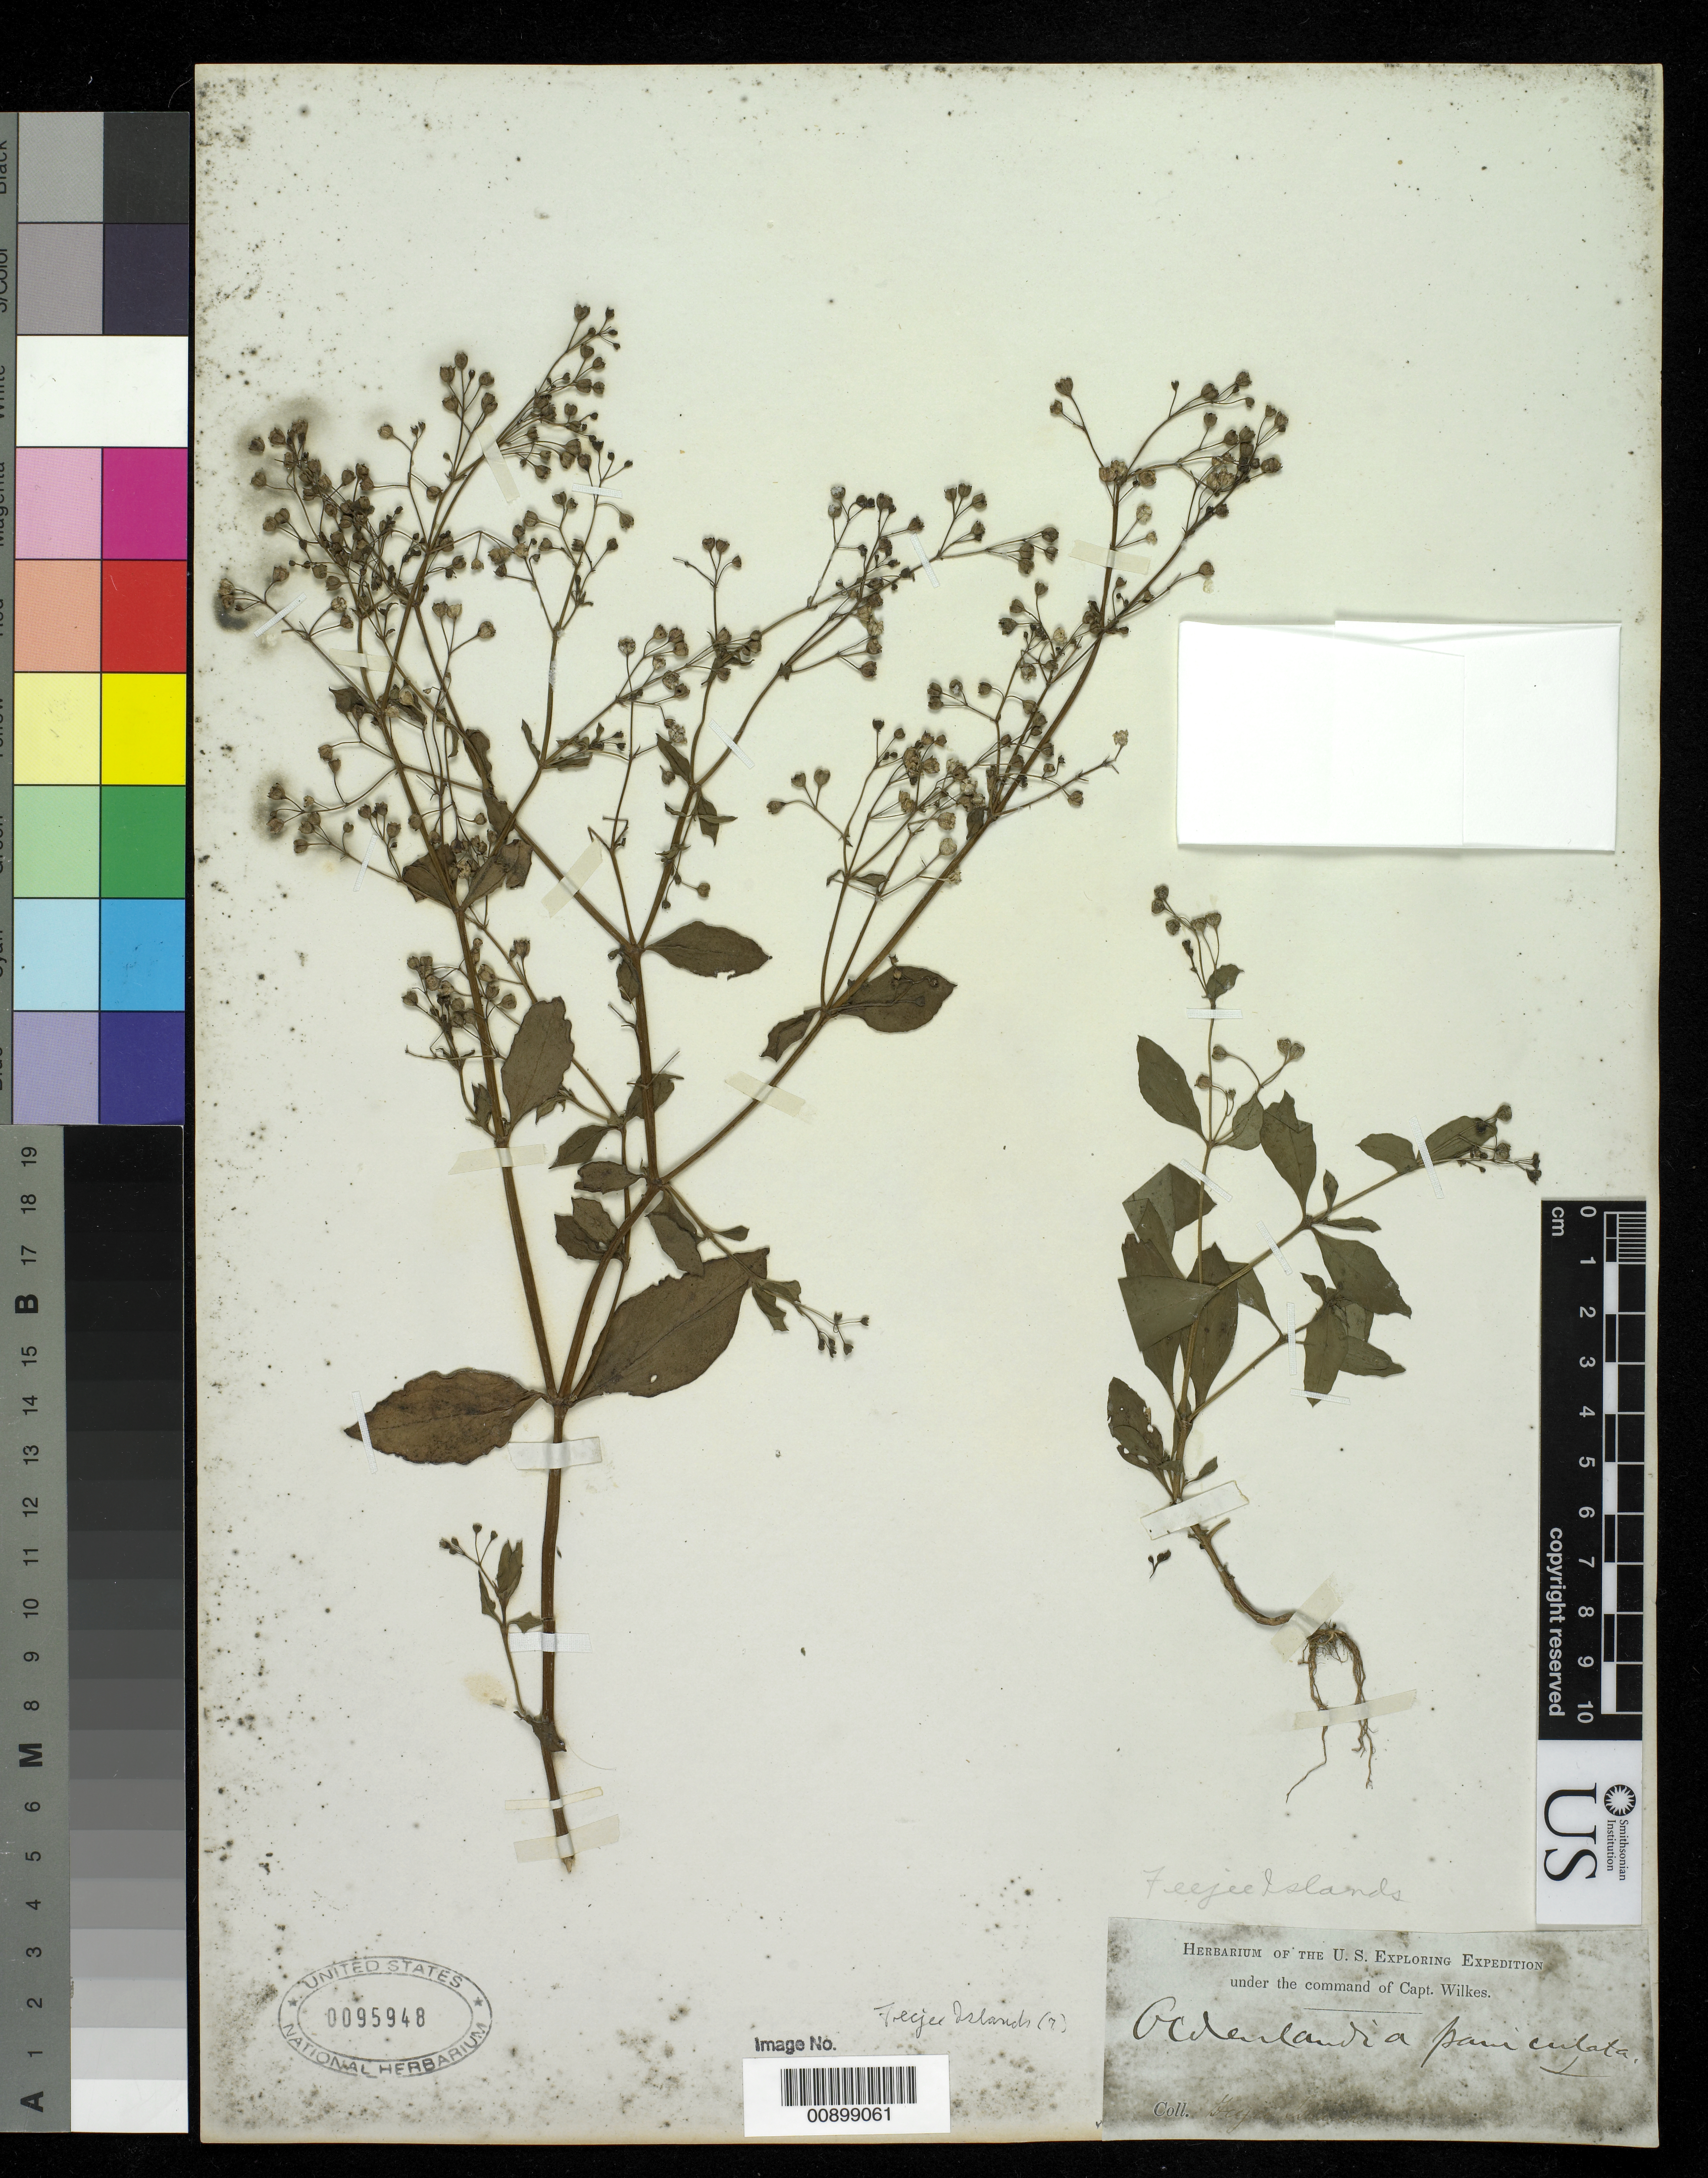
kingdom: Plantae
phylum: Tracheophyta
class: Magnoliopsida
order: Gentianales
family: Rubiaceae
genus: Leptopetalum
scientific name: Leptopetalum biflorum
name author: (L.) Neupane & N. Wikstr.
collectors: Wilkes Explor. Exped.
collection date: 1838/1842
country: Fiji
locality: Feejee Islands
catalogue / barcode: US 95948